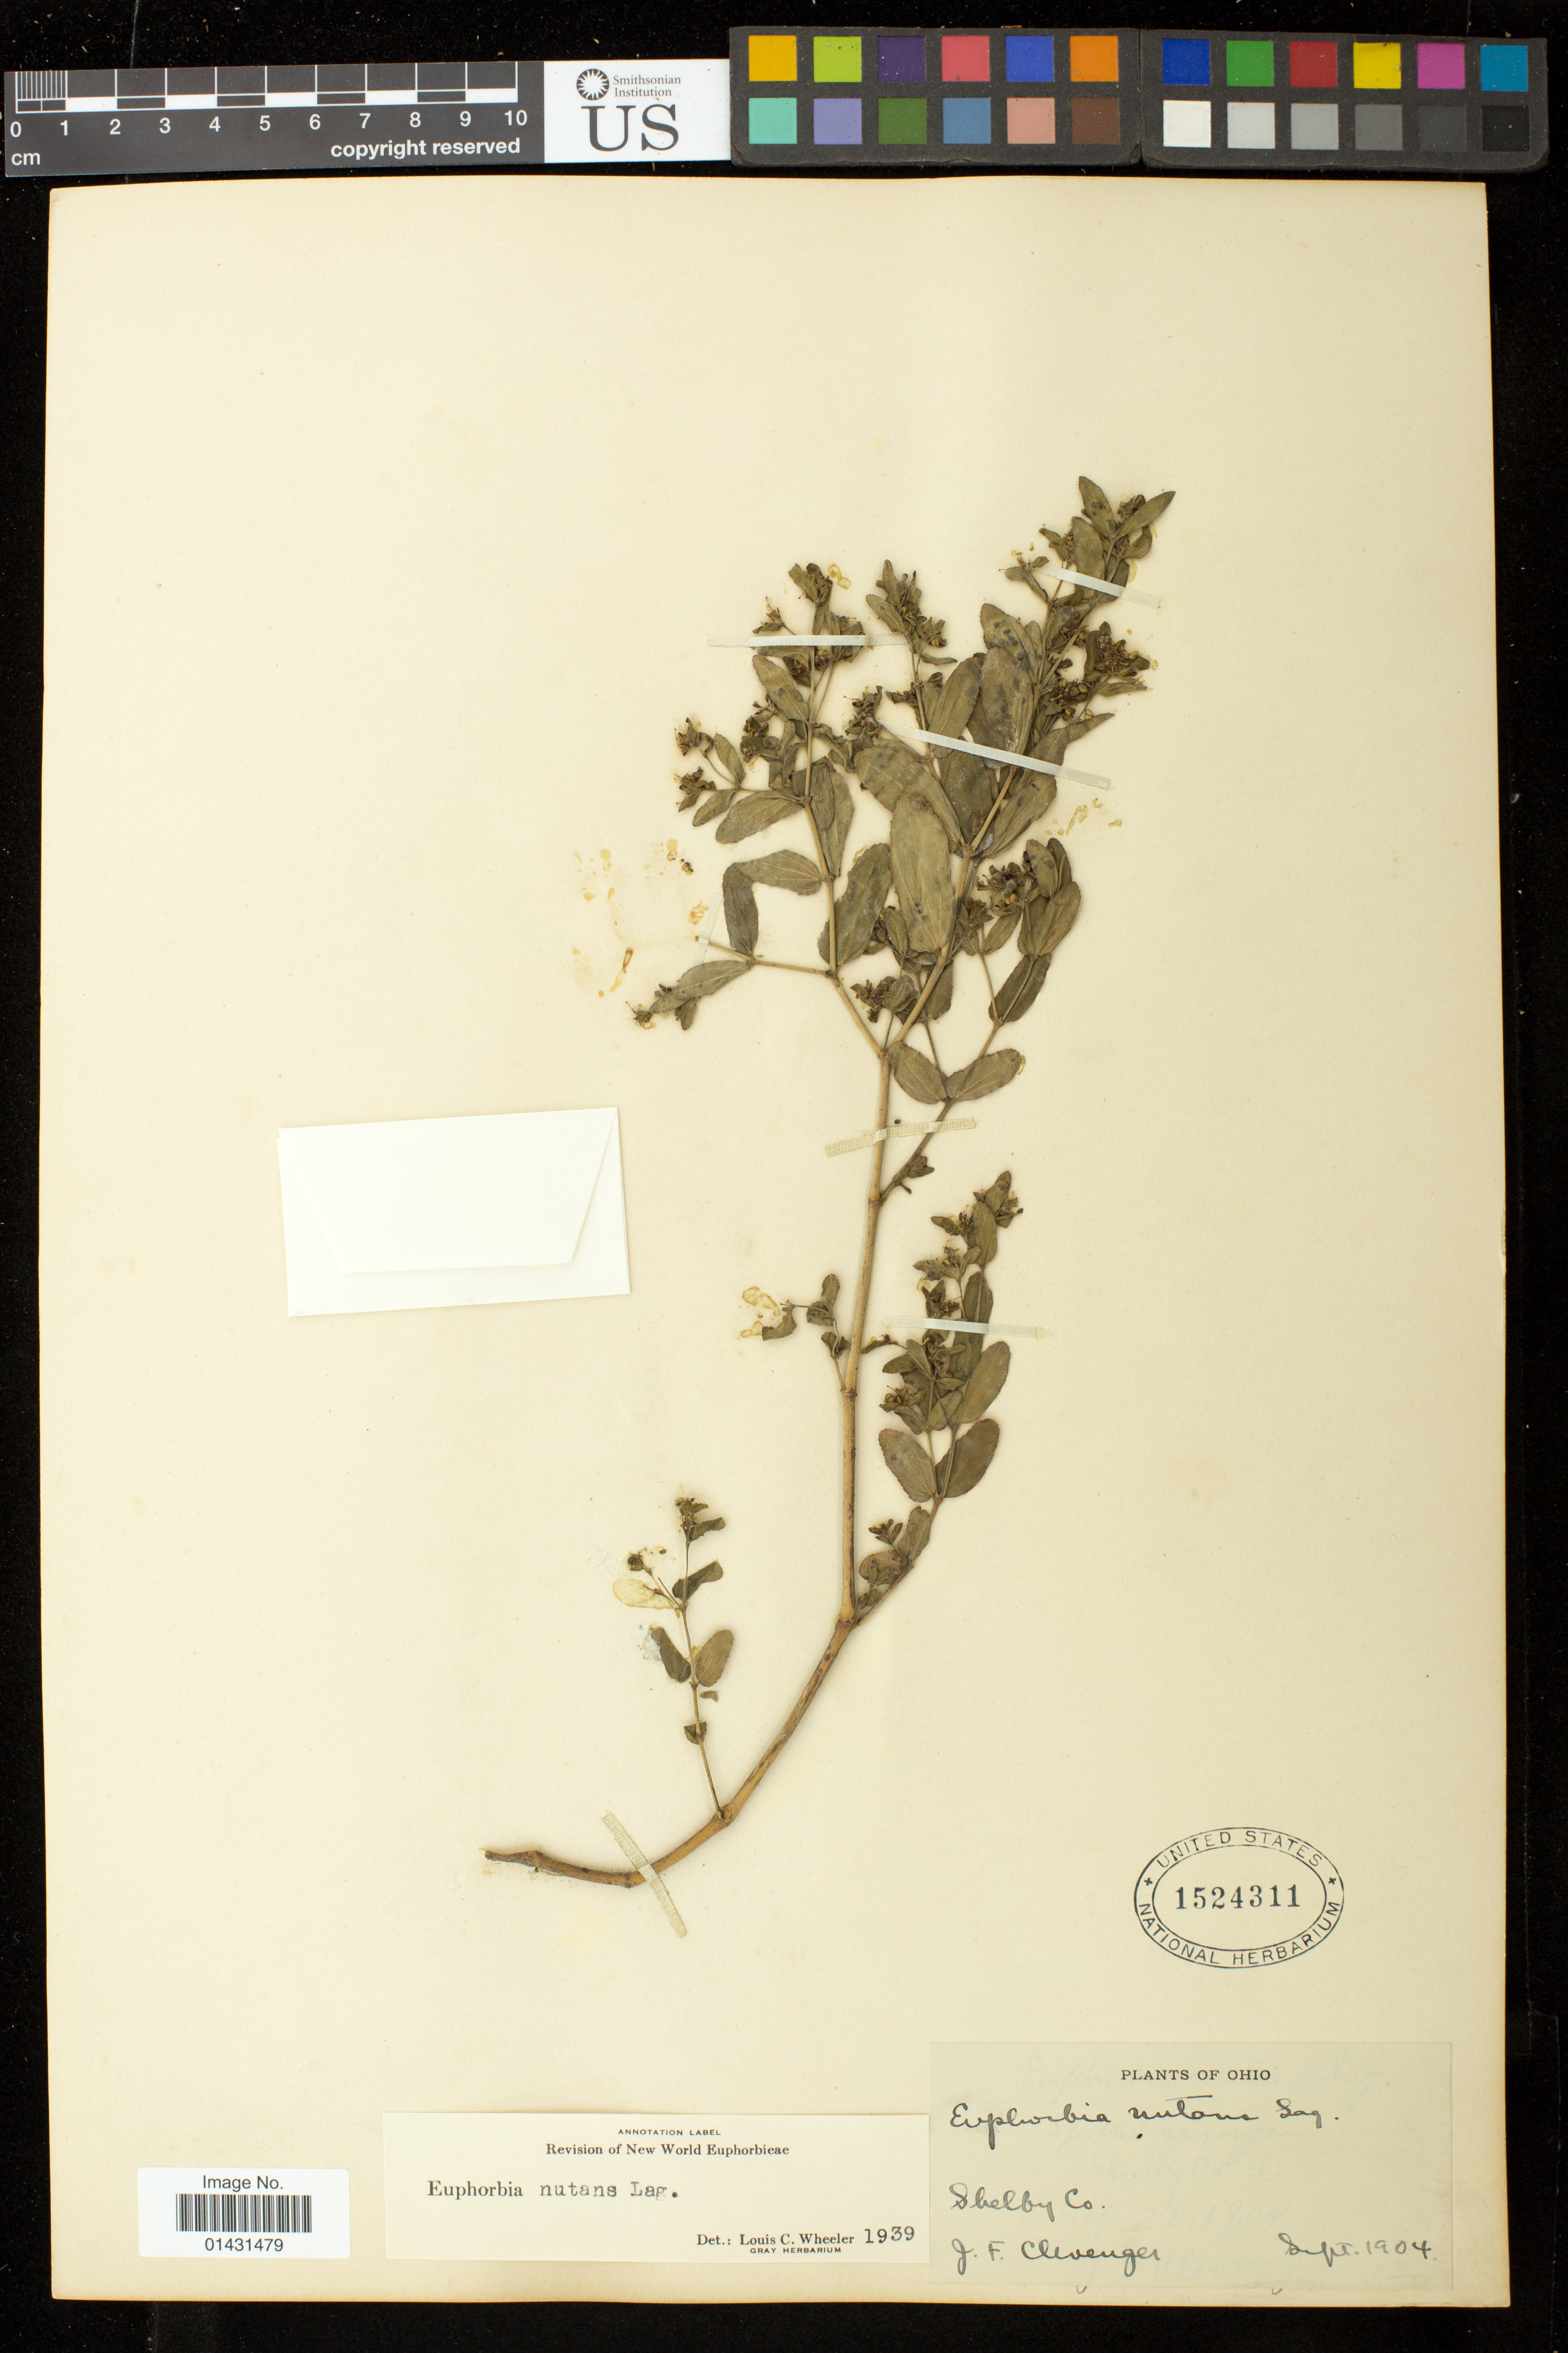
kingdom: Plantae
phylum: Tracheophyta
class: Magnoliopsida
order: Malpighiales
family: Euphorbiaceae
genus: Euphorbia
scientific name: Euphorbia maculata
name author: L.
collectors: J. F. Clevenger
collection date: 1904-09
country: United States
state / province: Ohio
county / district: Shelby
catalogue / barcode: US 1524311